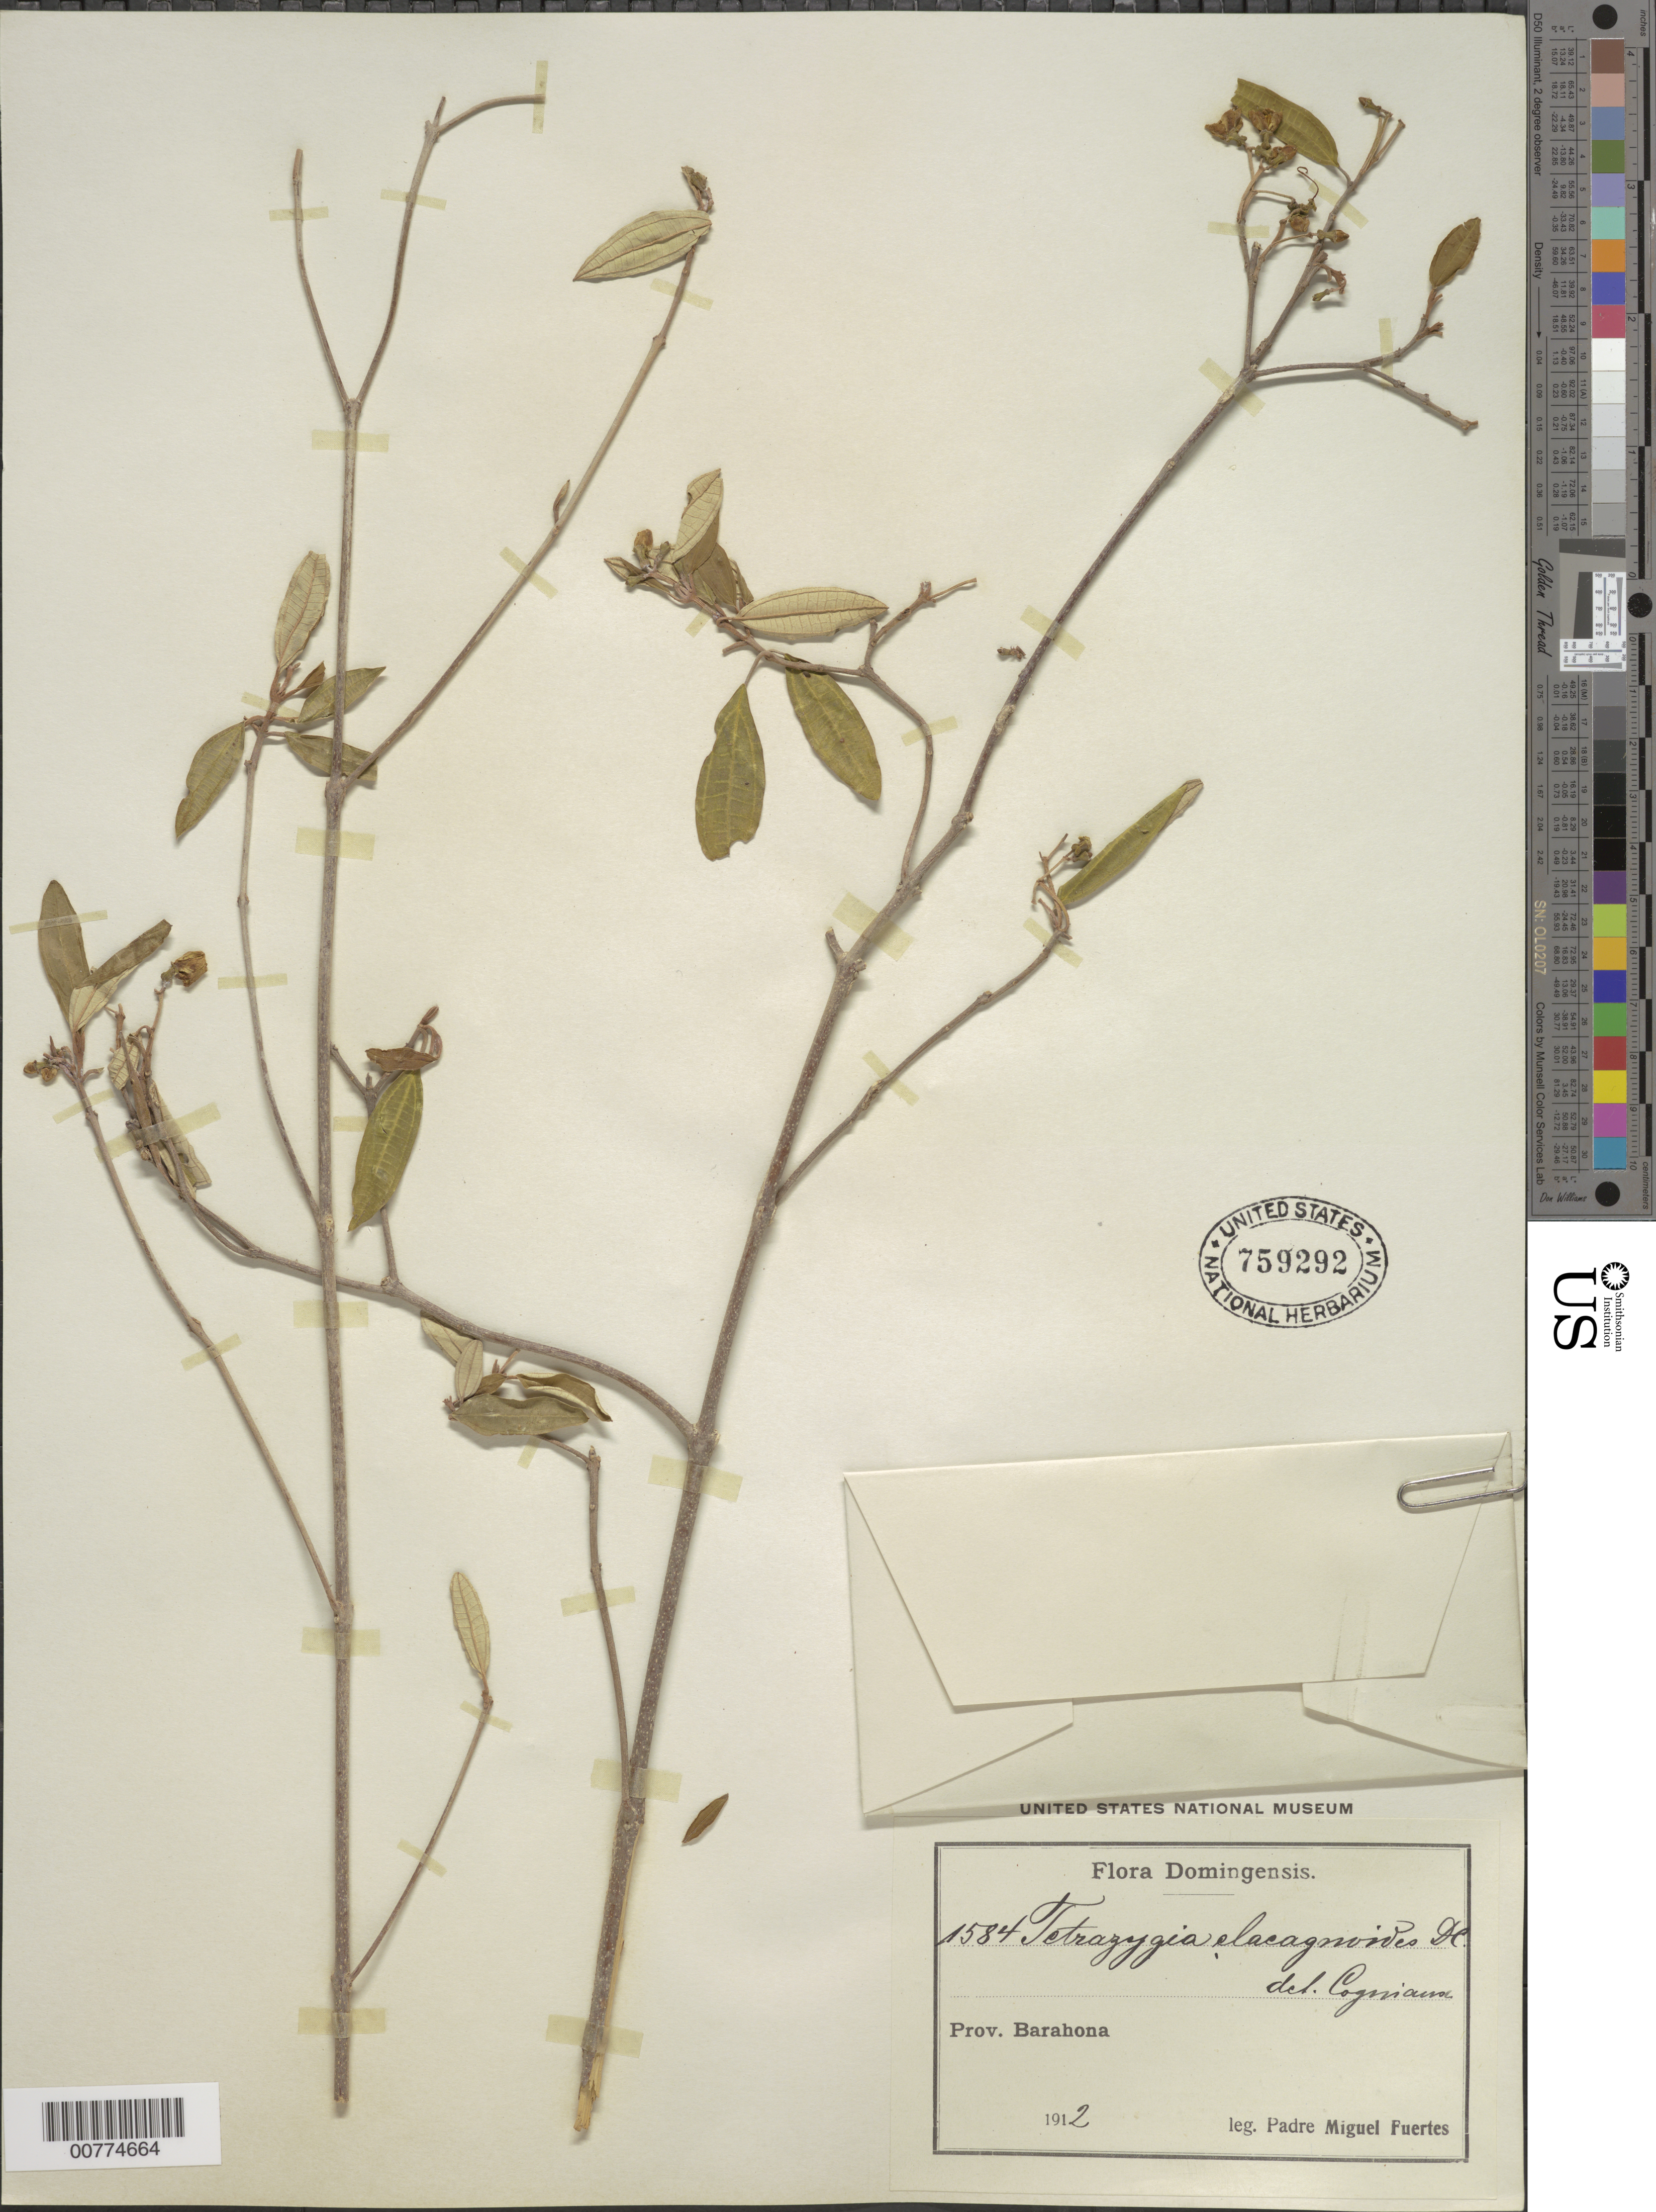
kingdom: Plantae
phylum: Tracheophyta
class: Magnoliopsida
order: Myrtales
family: Melastomataceae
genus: Miconia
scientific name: Miconia elaeagnoides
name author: (Sw.) Griseb.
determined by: Judd, Walter S.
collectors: M. D. Fuertes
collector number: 1584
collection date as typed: Mar 1922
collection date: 1922-03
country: Dominican Republic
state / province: Barahona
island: Hispaniola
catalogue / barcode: US 759292